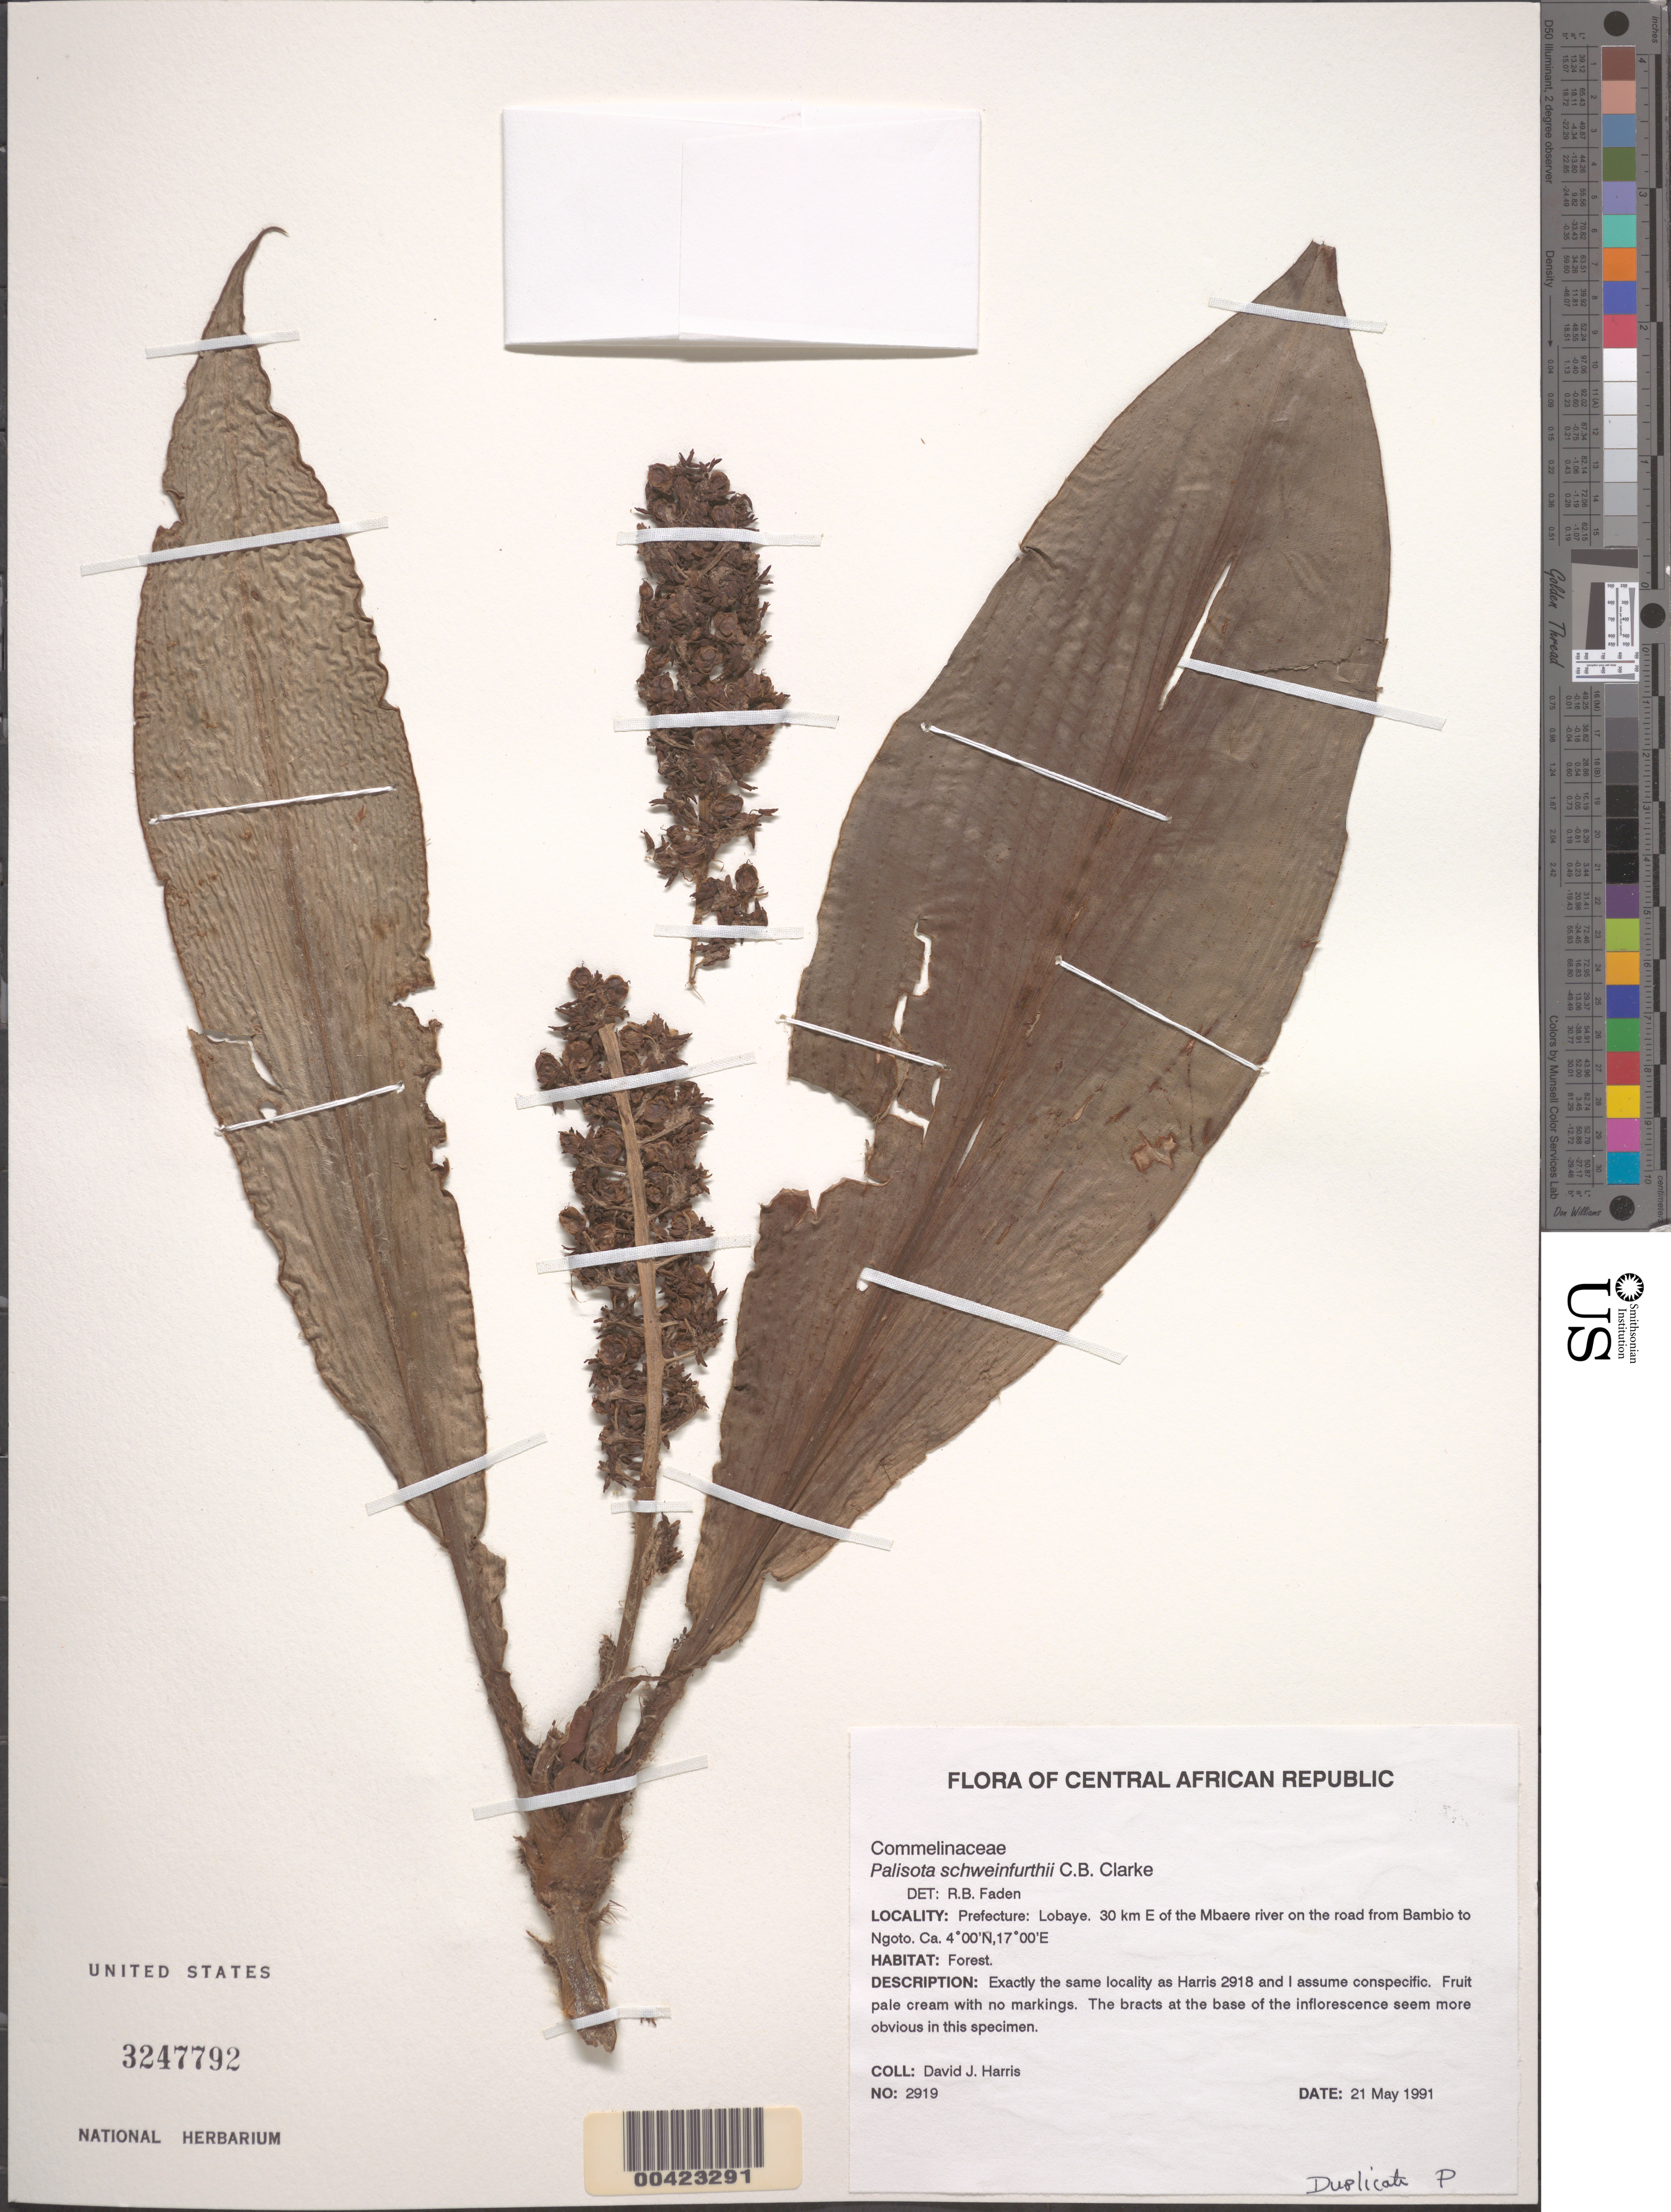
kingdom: Plantae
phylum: Tracheophyta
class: Liliopsida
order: Commelinales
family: Commelinaceae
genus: Palisota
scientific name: Palisota schweinfurthii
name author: C.B. Clarke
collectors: D. J. Harris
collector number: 2919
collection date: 1991-05-21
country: Central African Republic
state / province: Lobaye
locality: Prefecture: Lobaye. 30 km E of the Mbaere river on the road from Bambio to Ngoto.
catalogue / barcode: US 3247792